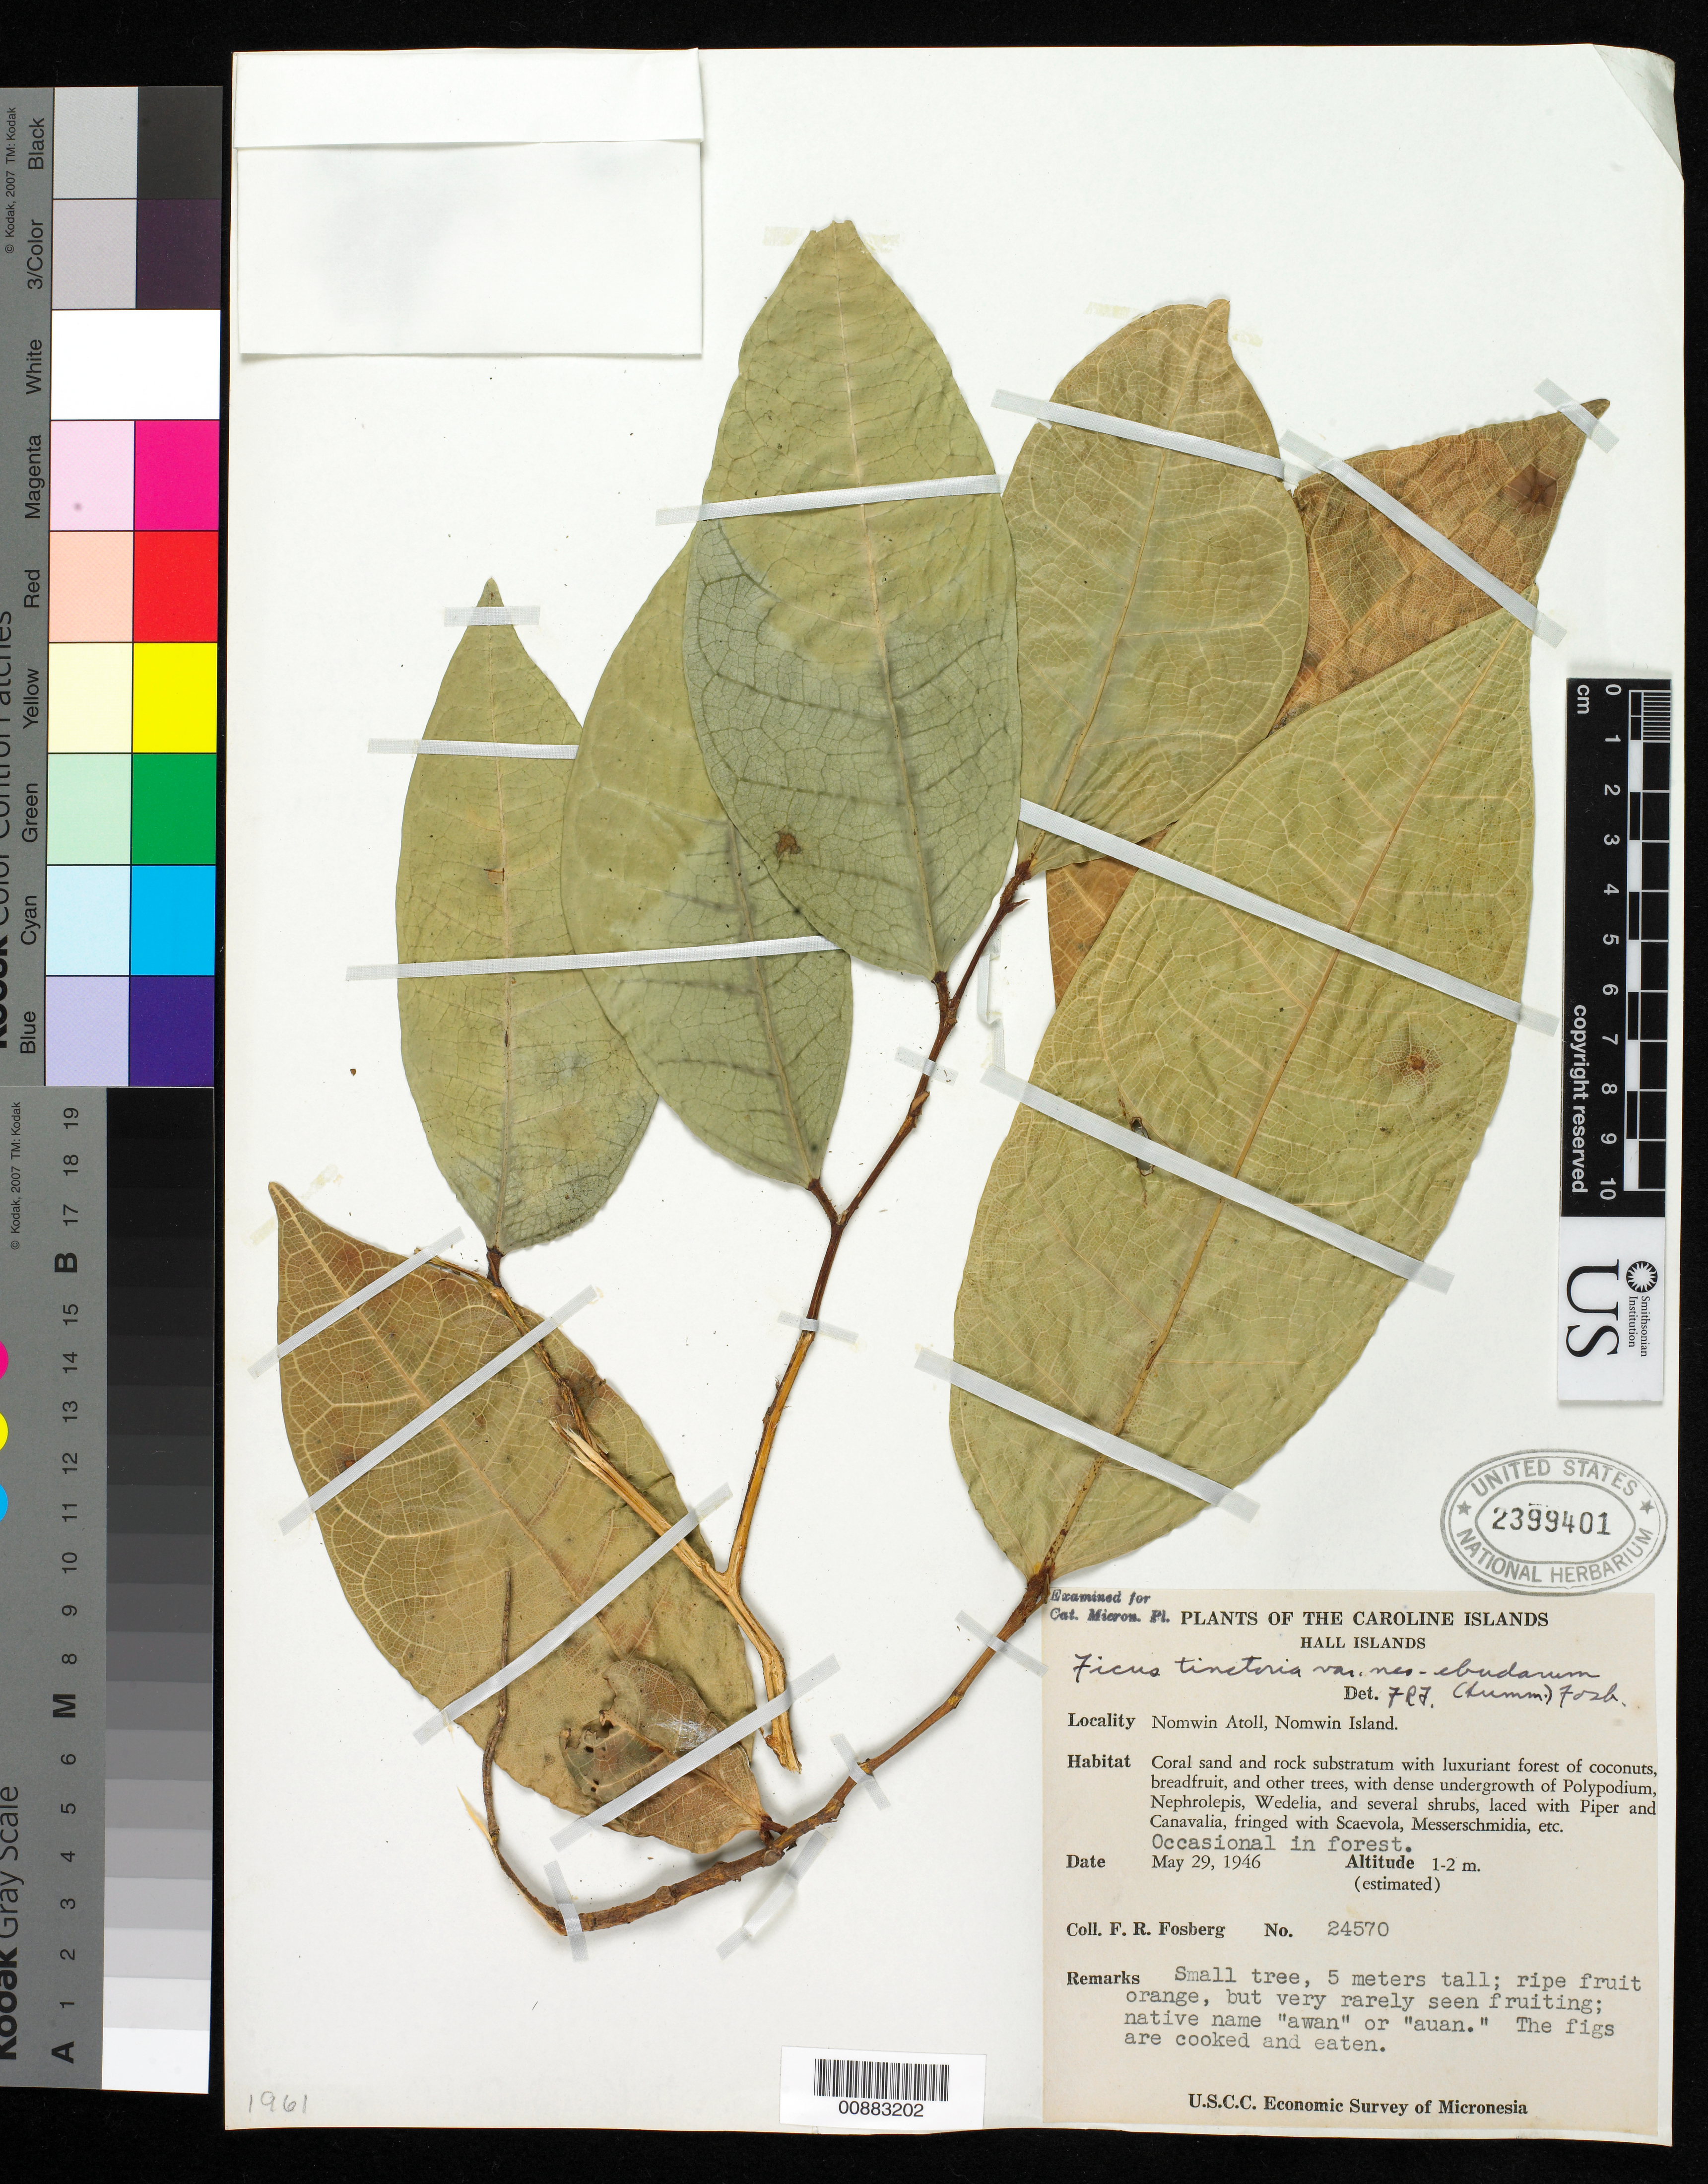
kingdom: Plantae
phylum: Tracheophyta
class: Magnoliopsida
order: Rosales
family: Moraceae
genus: Ficus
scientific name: Ficus tinctoria var. neoebudarum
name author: (Summerh.) Fosberg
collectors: F. R. Fosberg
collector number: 24570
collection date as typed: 29 May 1946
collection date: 1946-05-29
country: Micronesia, Federated States of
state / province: Truk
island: Nomwin Atoll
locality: Nomwin I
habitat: Coal sand and rock substratum with luxuriant forest of coconuts, breadfruit, and other trees, with dense…(see remarks)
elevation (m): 1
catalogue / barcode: US 2399401